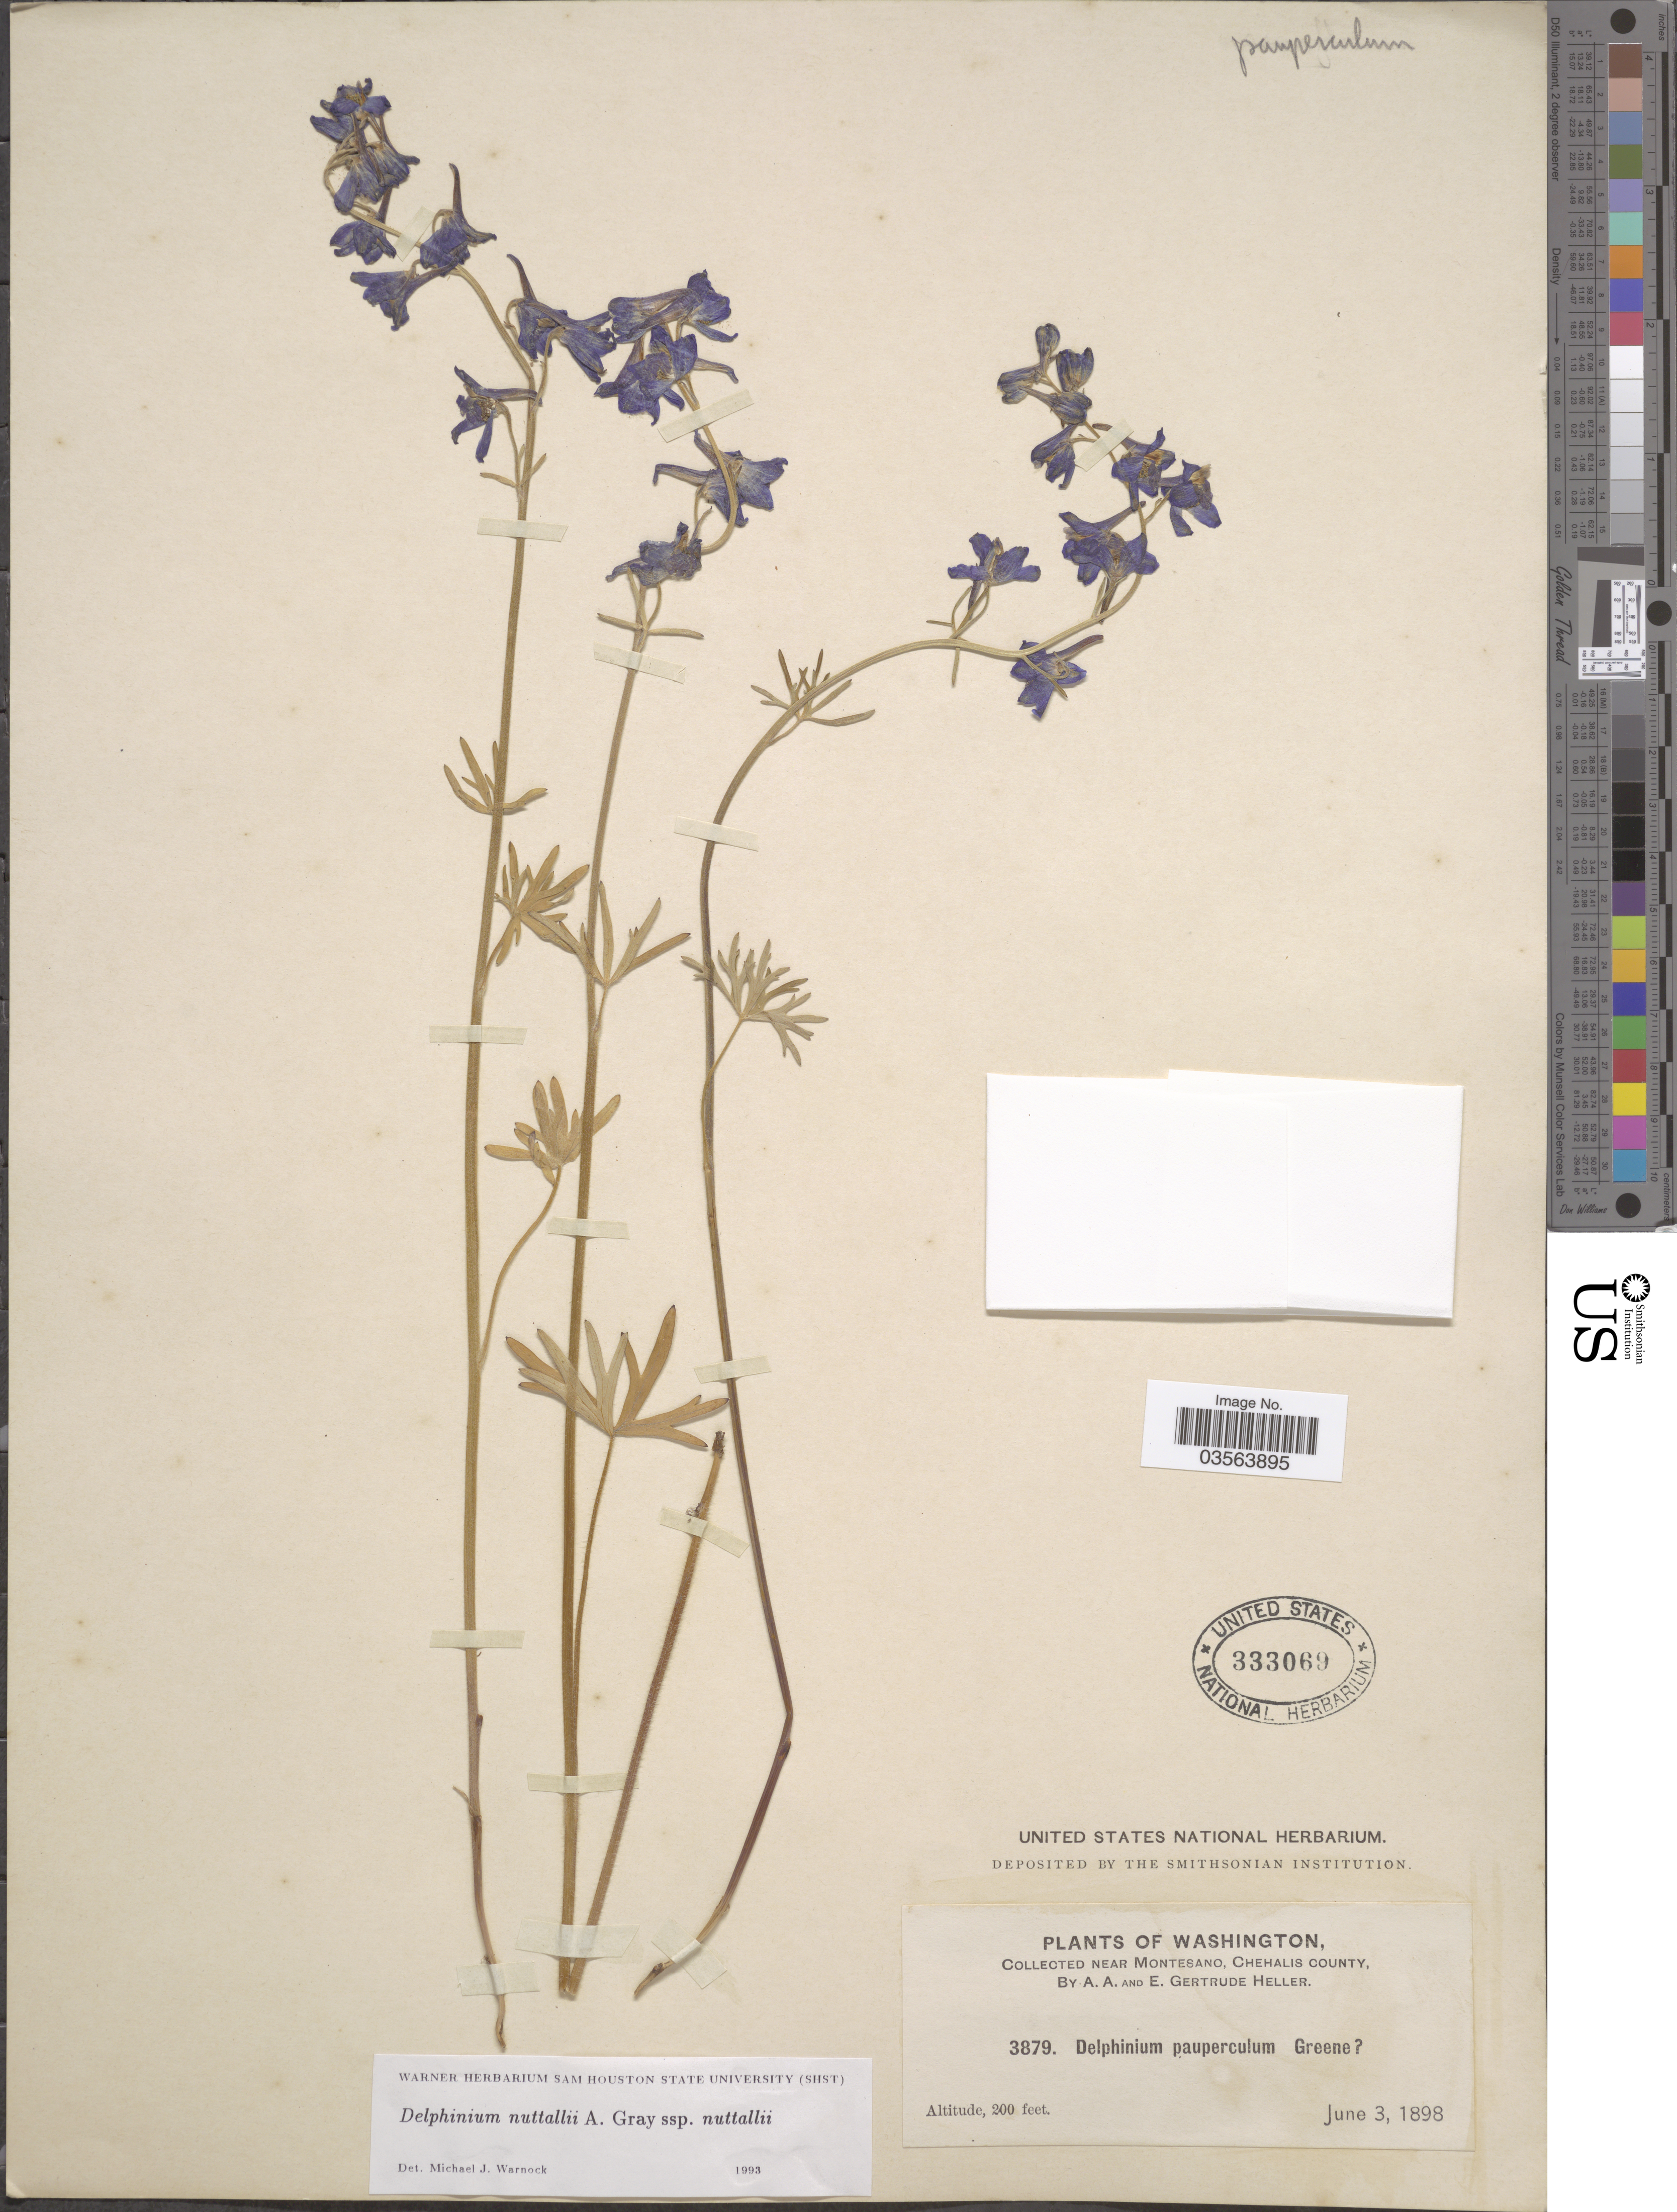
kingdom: Plantae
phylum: Tracheophyta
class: Magnoliopsida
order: Ranunculales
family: Ranunculaceae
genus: Delphinium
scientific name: Delphinium nuttallii subsp. nuttallii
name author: A. Gray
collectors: A. A. Heller & E. Gertrude Heller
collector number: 3879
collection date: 1898-06-03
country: United States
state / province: Washington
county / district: Grays Harbor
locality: Near Montesano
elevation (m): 61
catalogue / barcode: US 333069